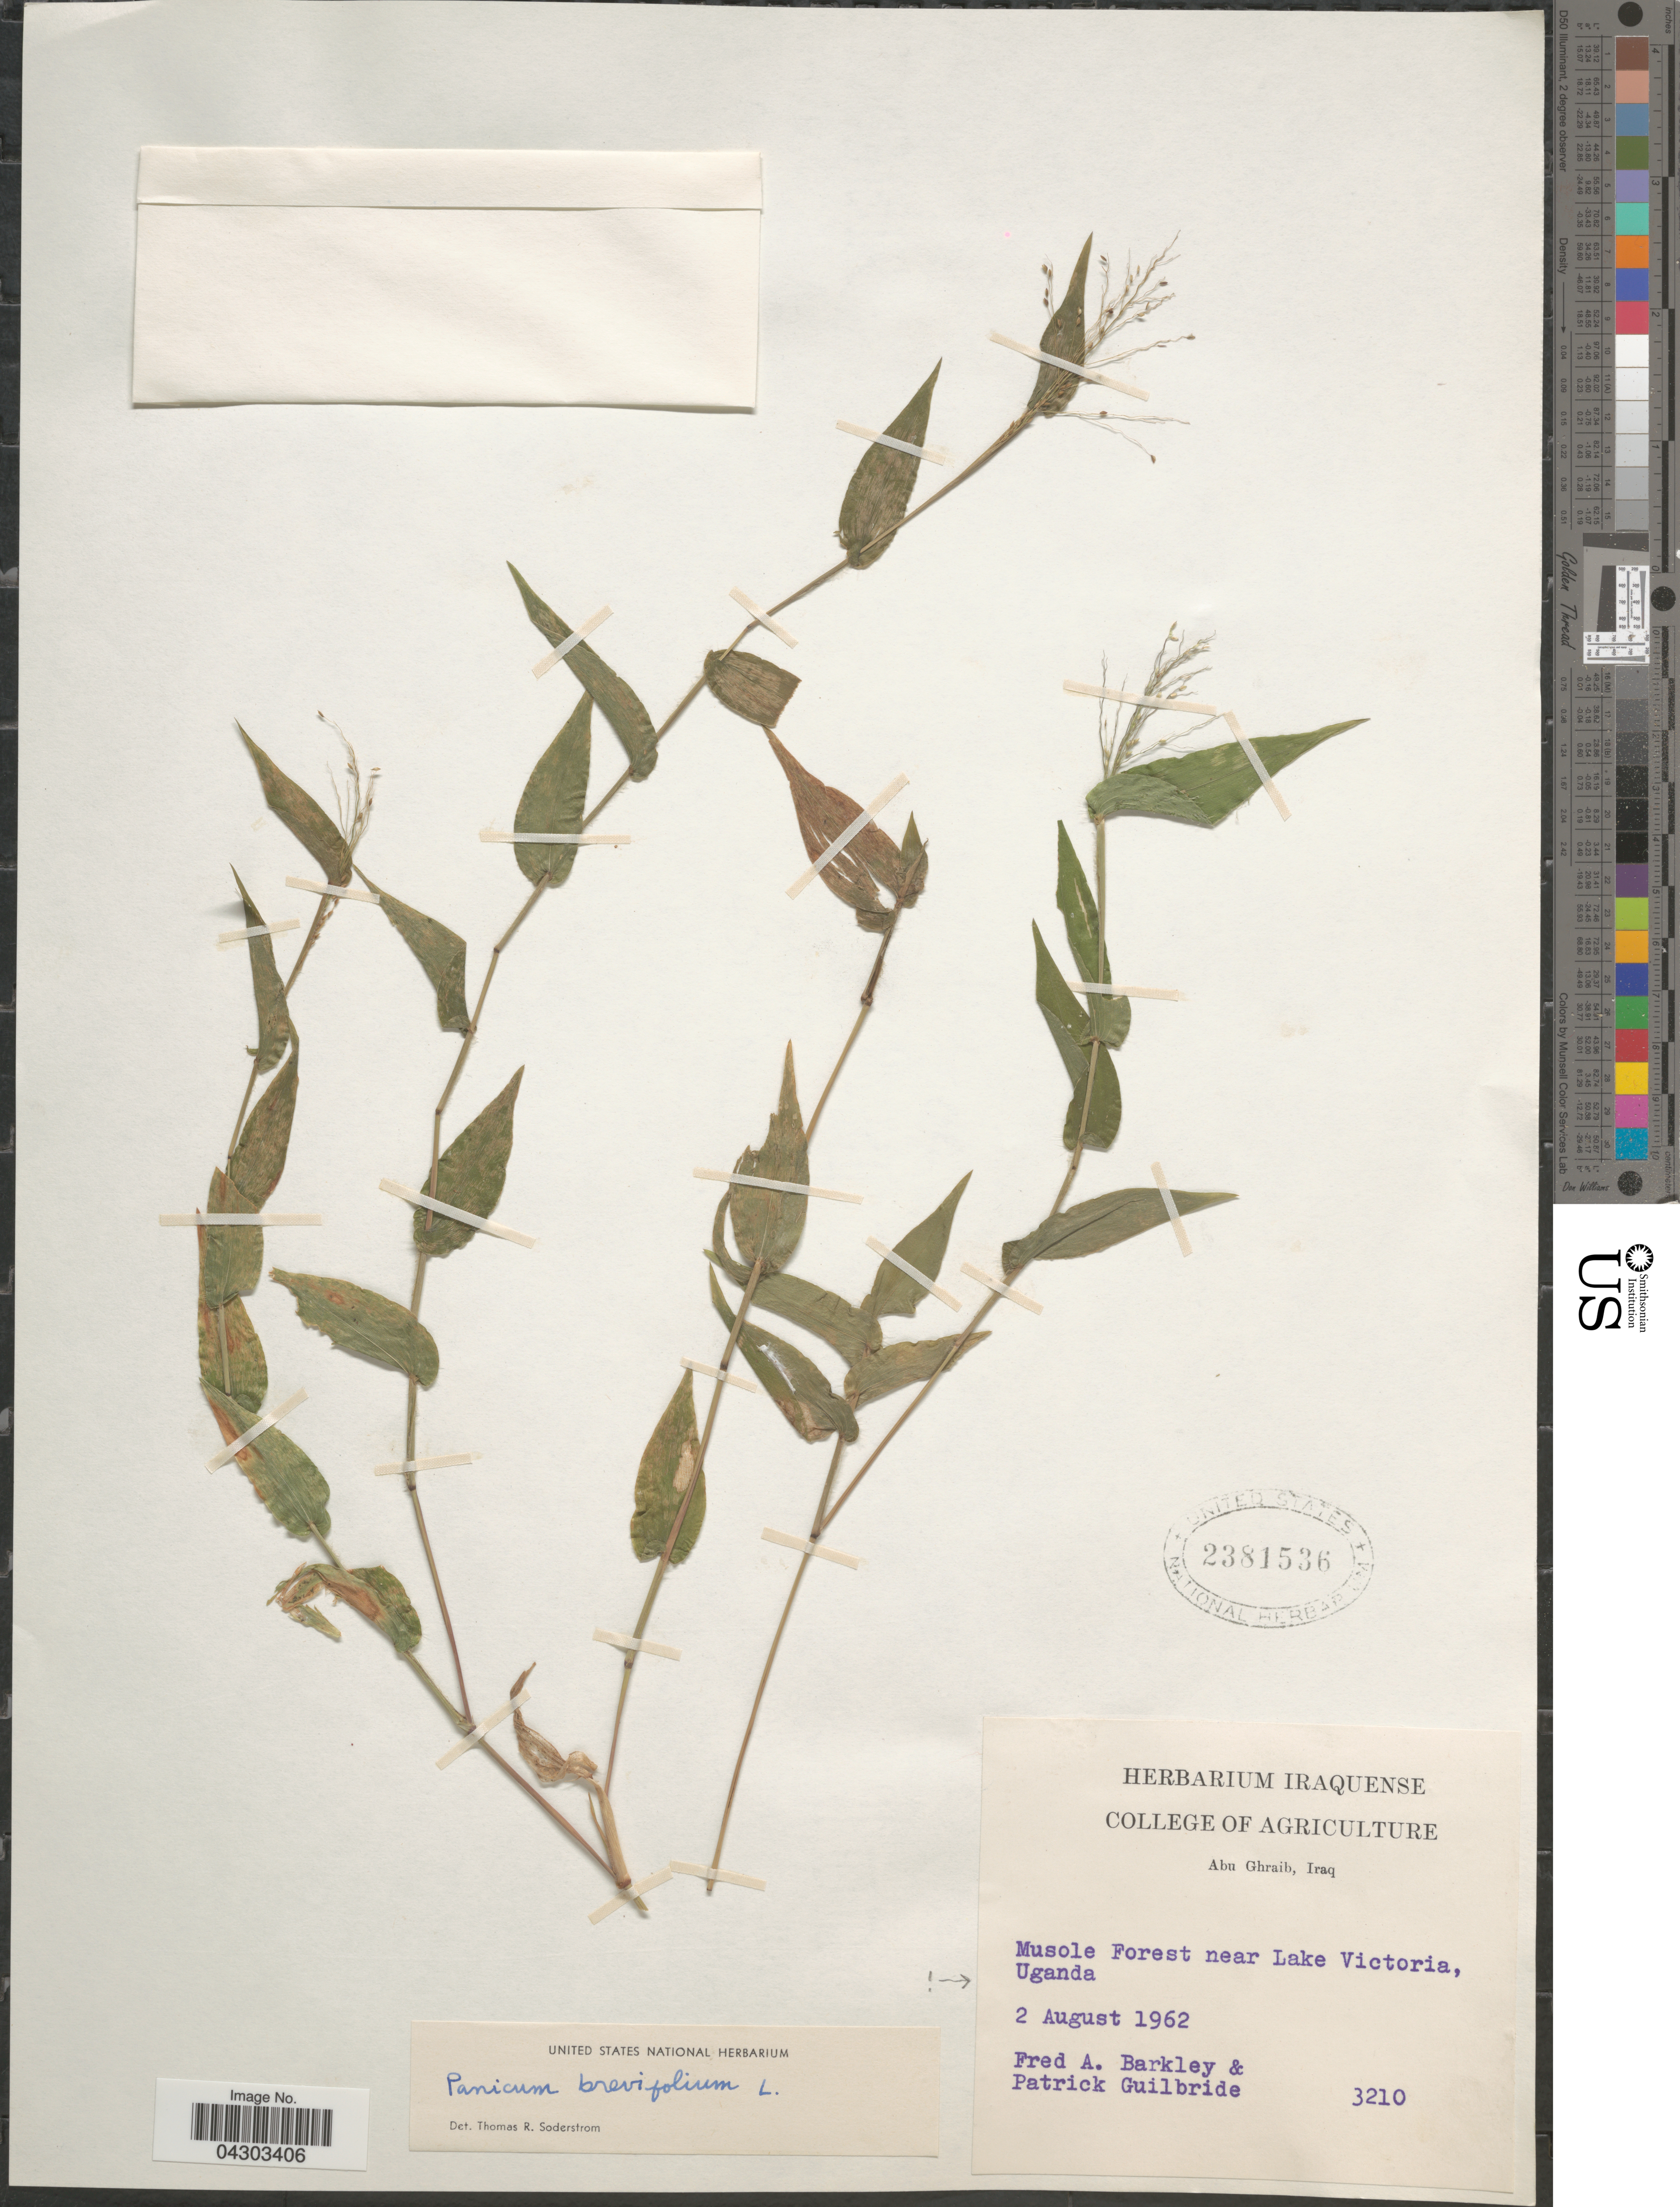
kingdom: Plantae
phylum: Tracheophyta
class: Liliopsida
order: Poales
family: Poaceae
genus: Panicum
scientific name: Panicum brevifolium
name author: L.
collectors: F. A. Barkley & P. Guilbride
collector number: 3210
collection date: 1962-08-02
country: Uganda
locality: Musole Forest near Lake Victoria.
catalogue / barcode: US 2381536